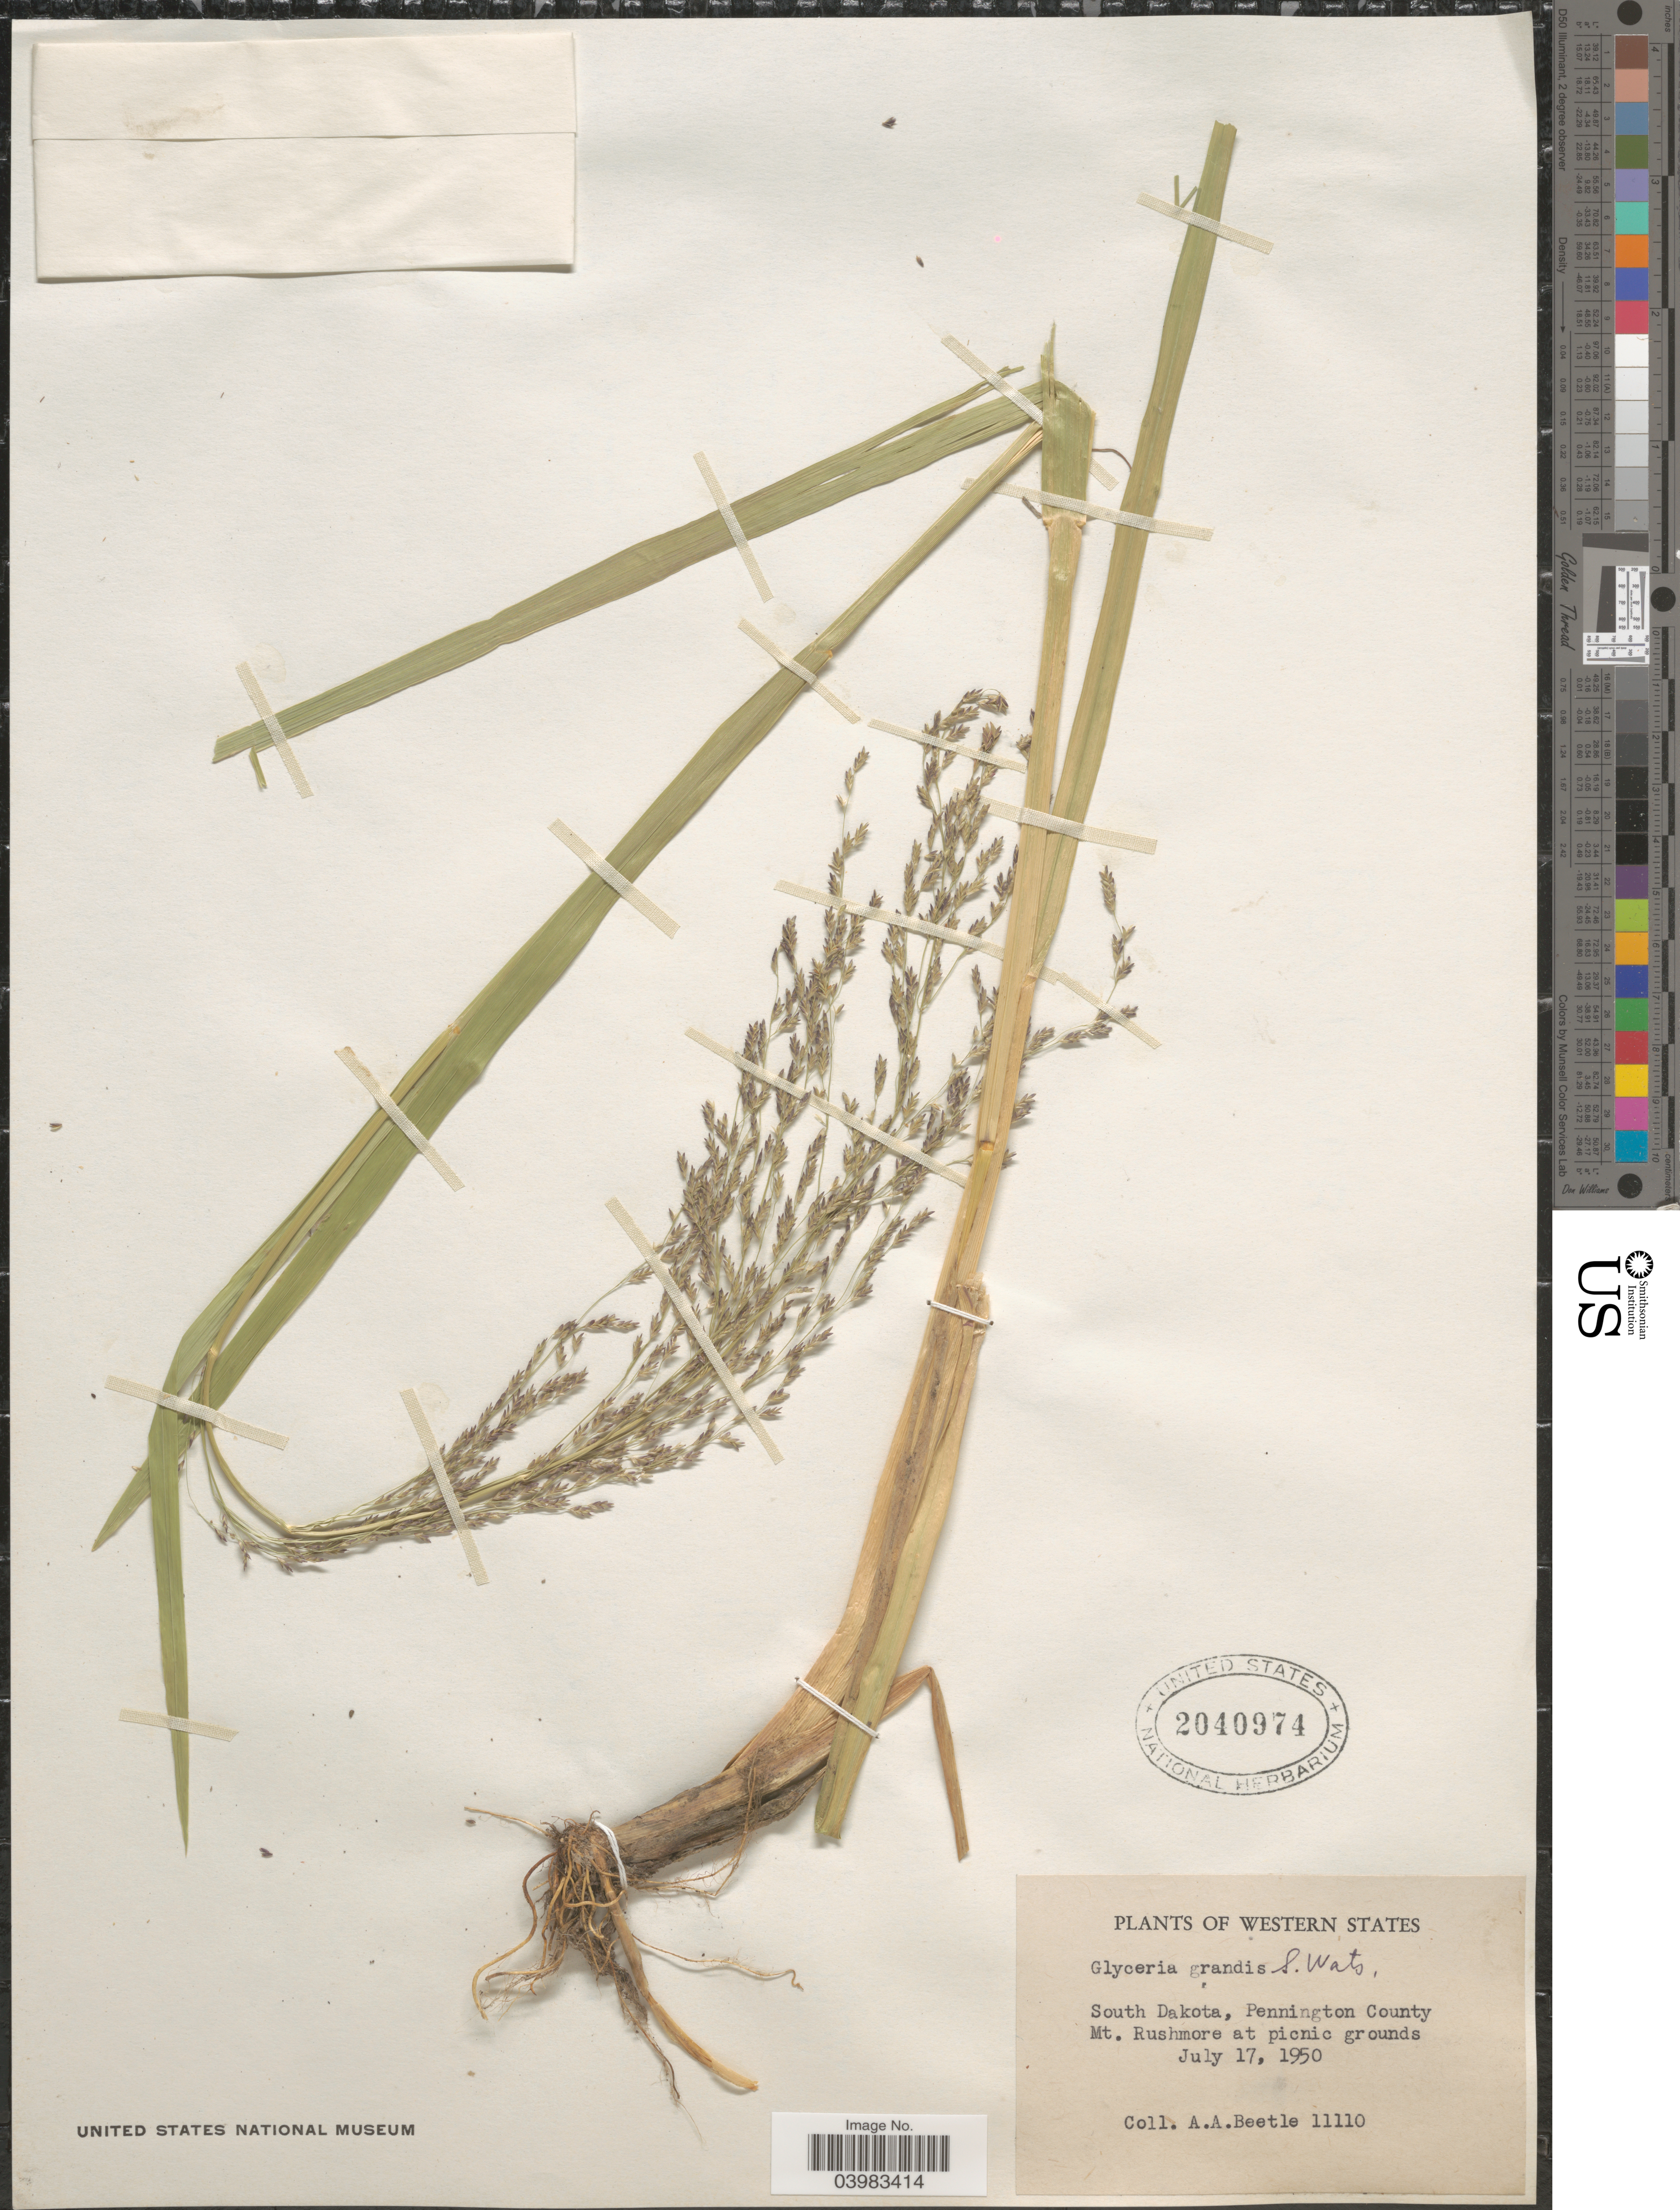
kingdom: Plantae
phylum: Tracheophyta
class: Liliopsida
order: Poales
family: Poaceae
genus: Glyceria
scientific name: Glyceria grandis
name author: S. Watson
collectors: A. A. Beetle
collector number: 11110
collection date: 1950-07-17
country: United States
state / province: South Dakota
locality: Western States. Pennington County. Mt. Rushmore at picnic grounds.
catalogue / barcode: US 2040974